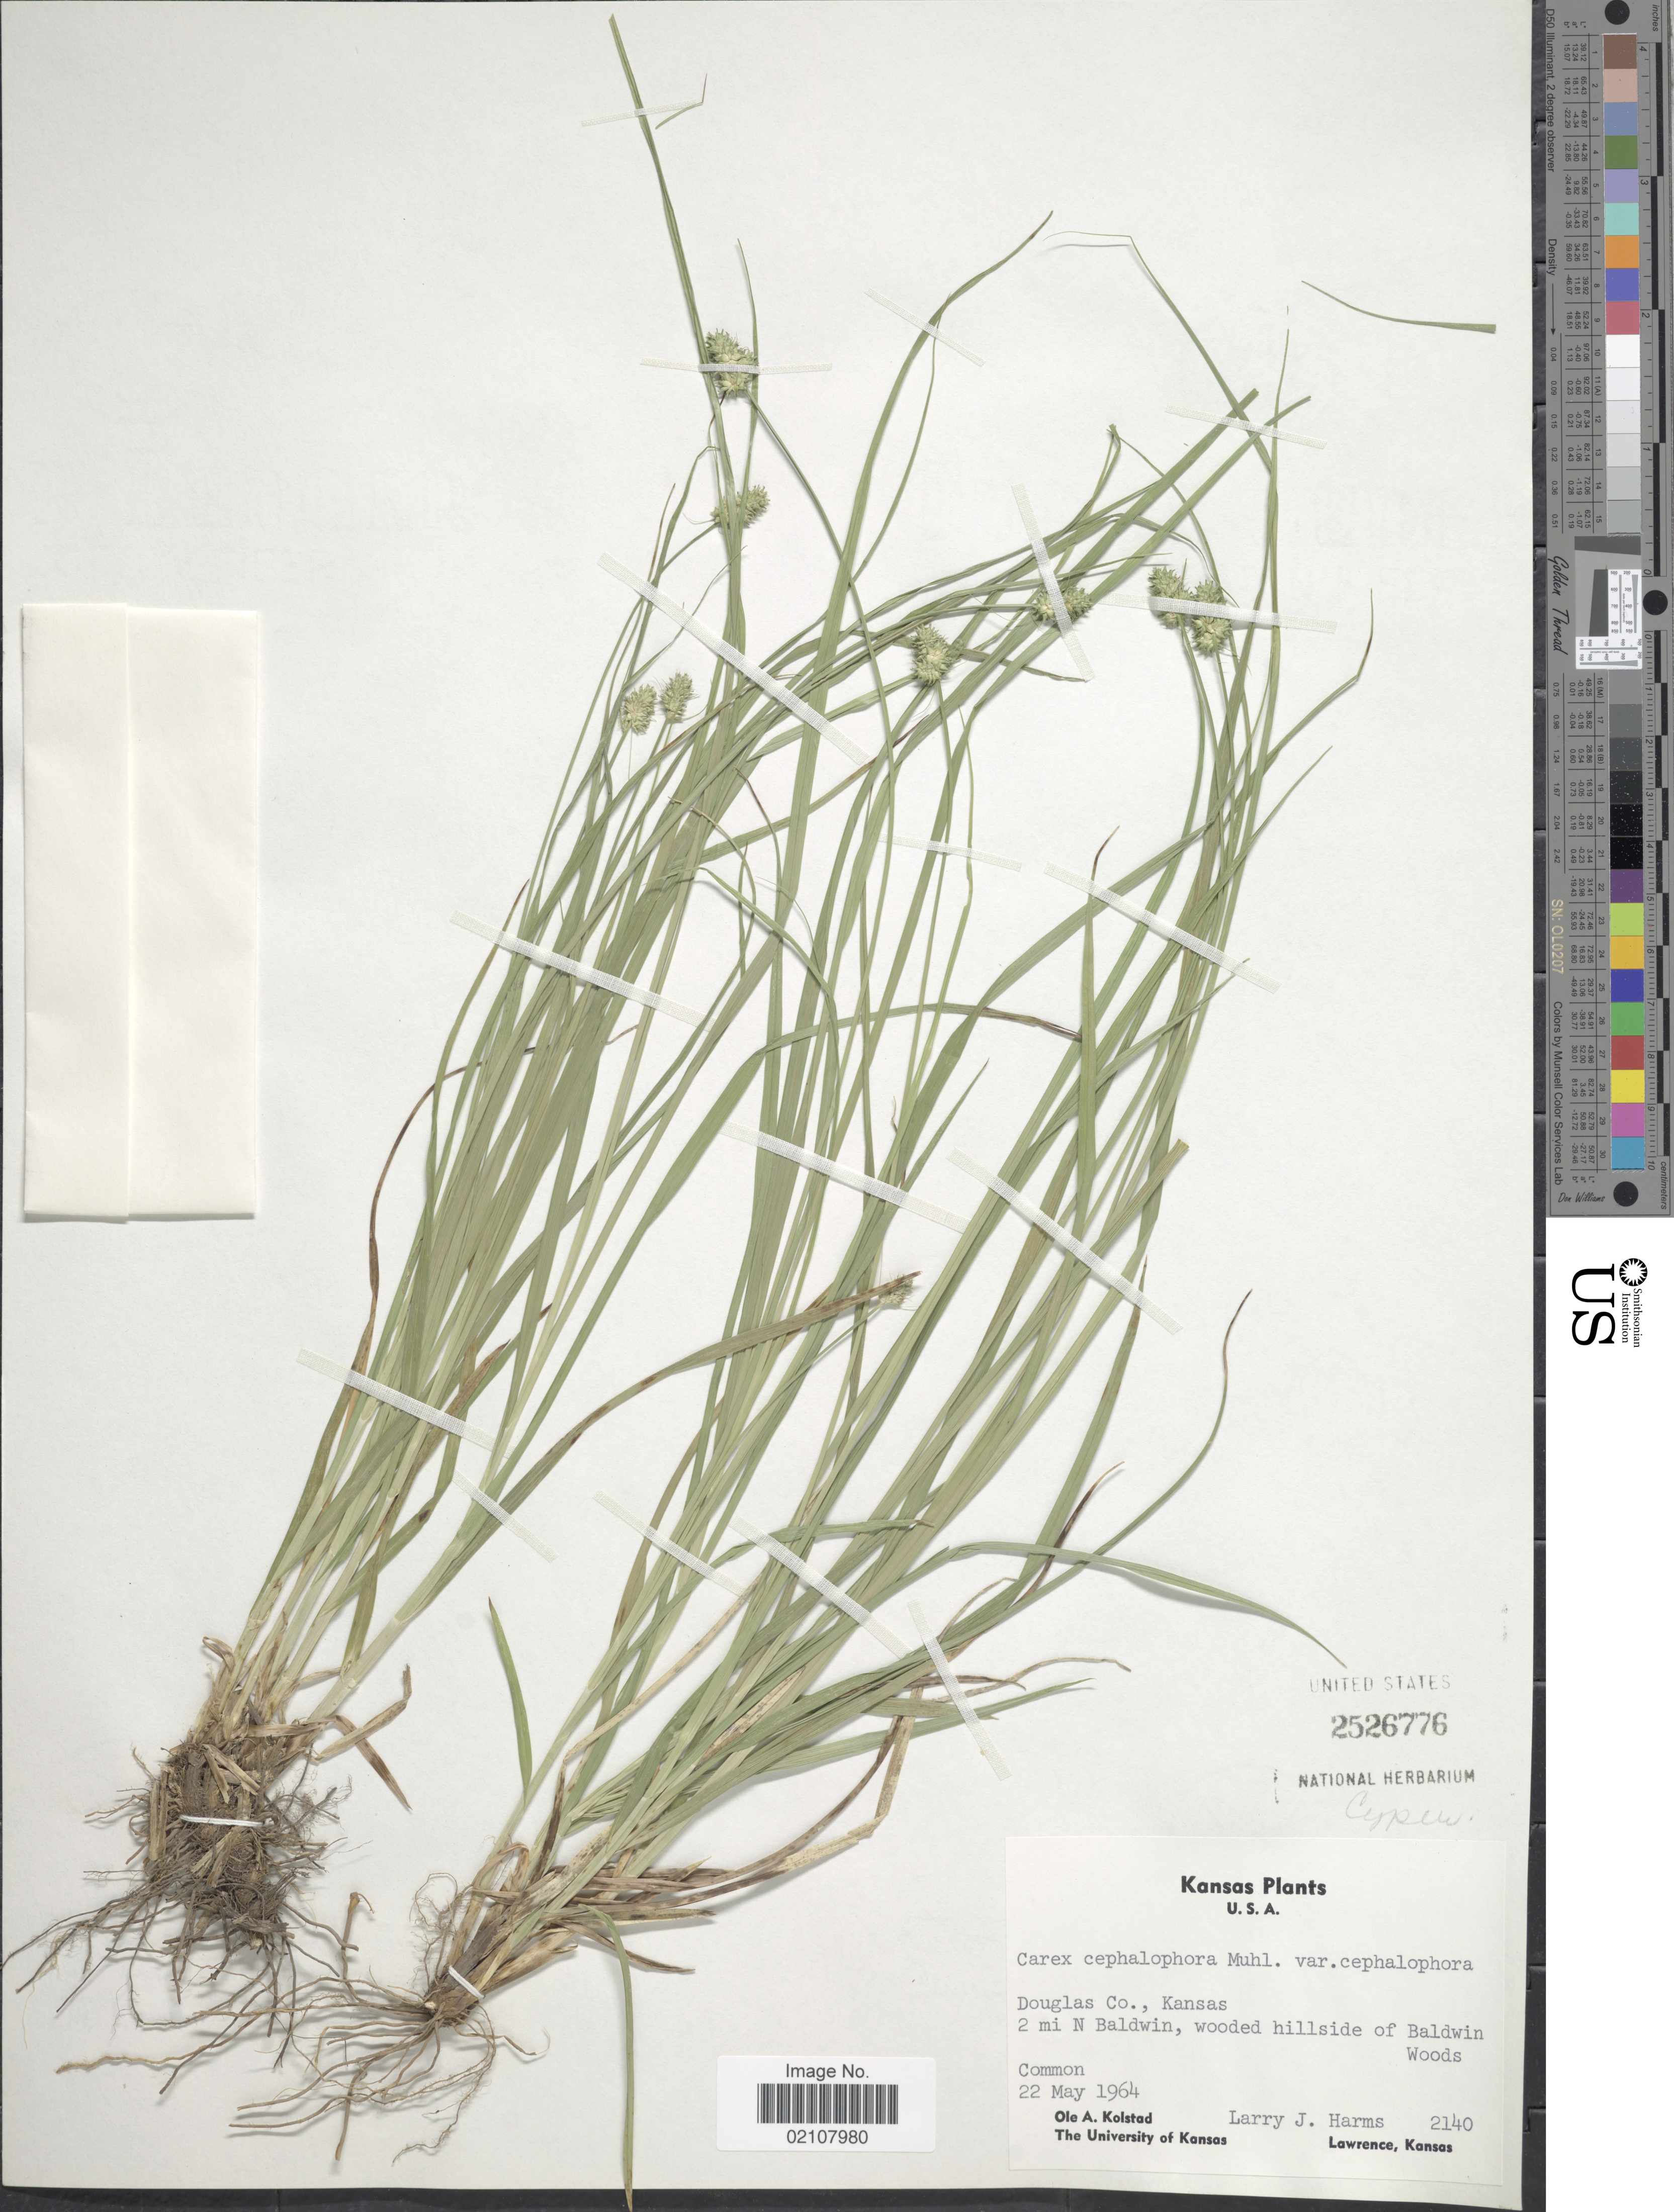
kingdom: Plantae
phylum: Tracheophyta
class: Liliopsida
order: Poales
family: Cyperaceae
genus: Carex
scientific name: Carex cephalophora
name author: Muhl. ex Willd.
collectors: O. Kolstad & L. Harms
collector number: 2140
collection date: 1964-05-22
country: United States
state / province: Kansas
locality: Douglas Co., 2 mi N Baldwin, wooded hillside of Baldwin Woods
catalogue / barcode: US 2526776